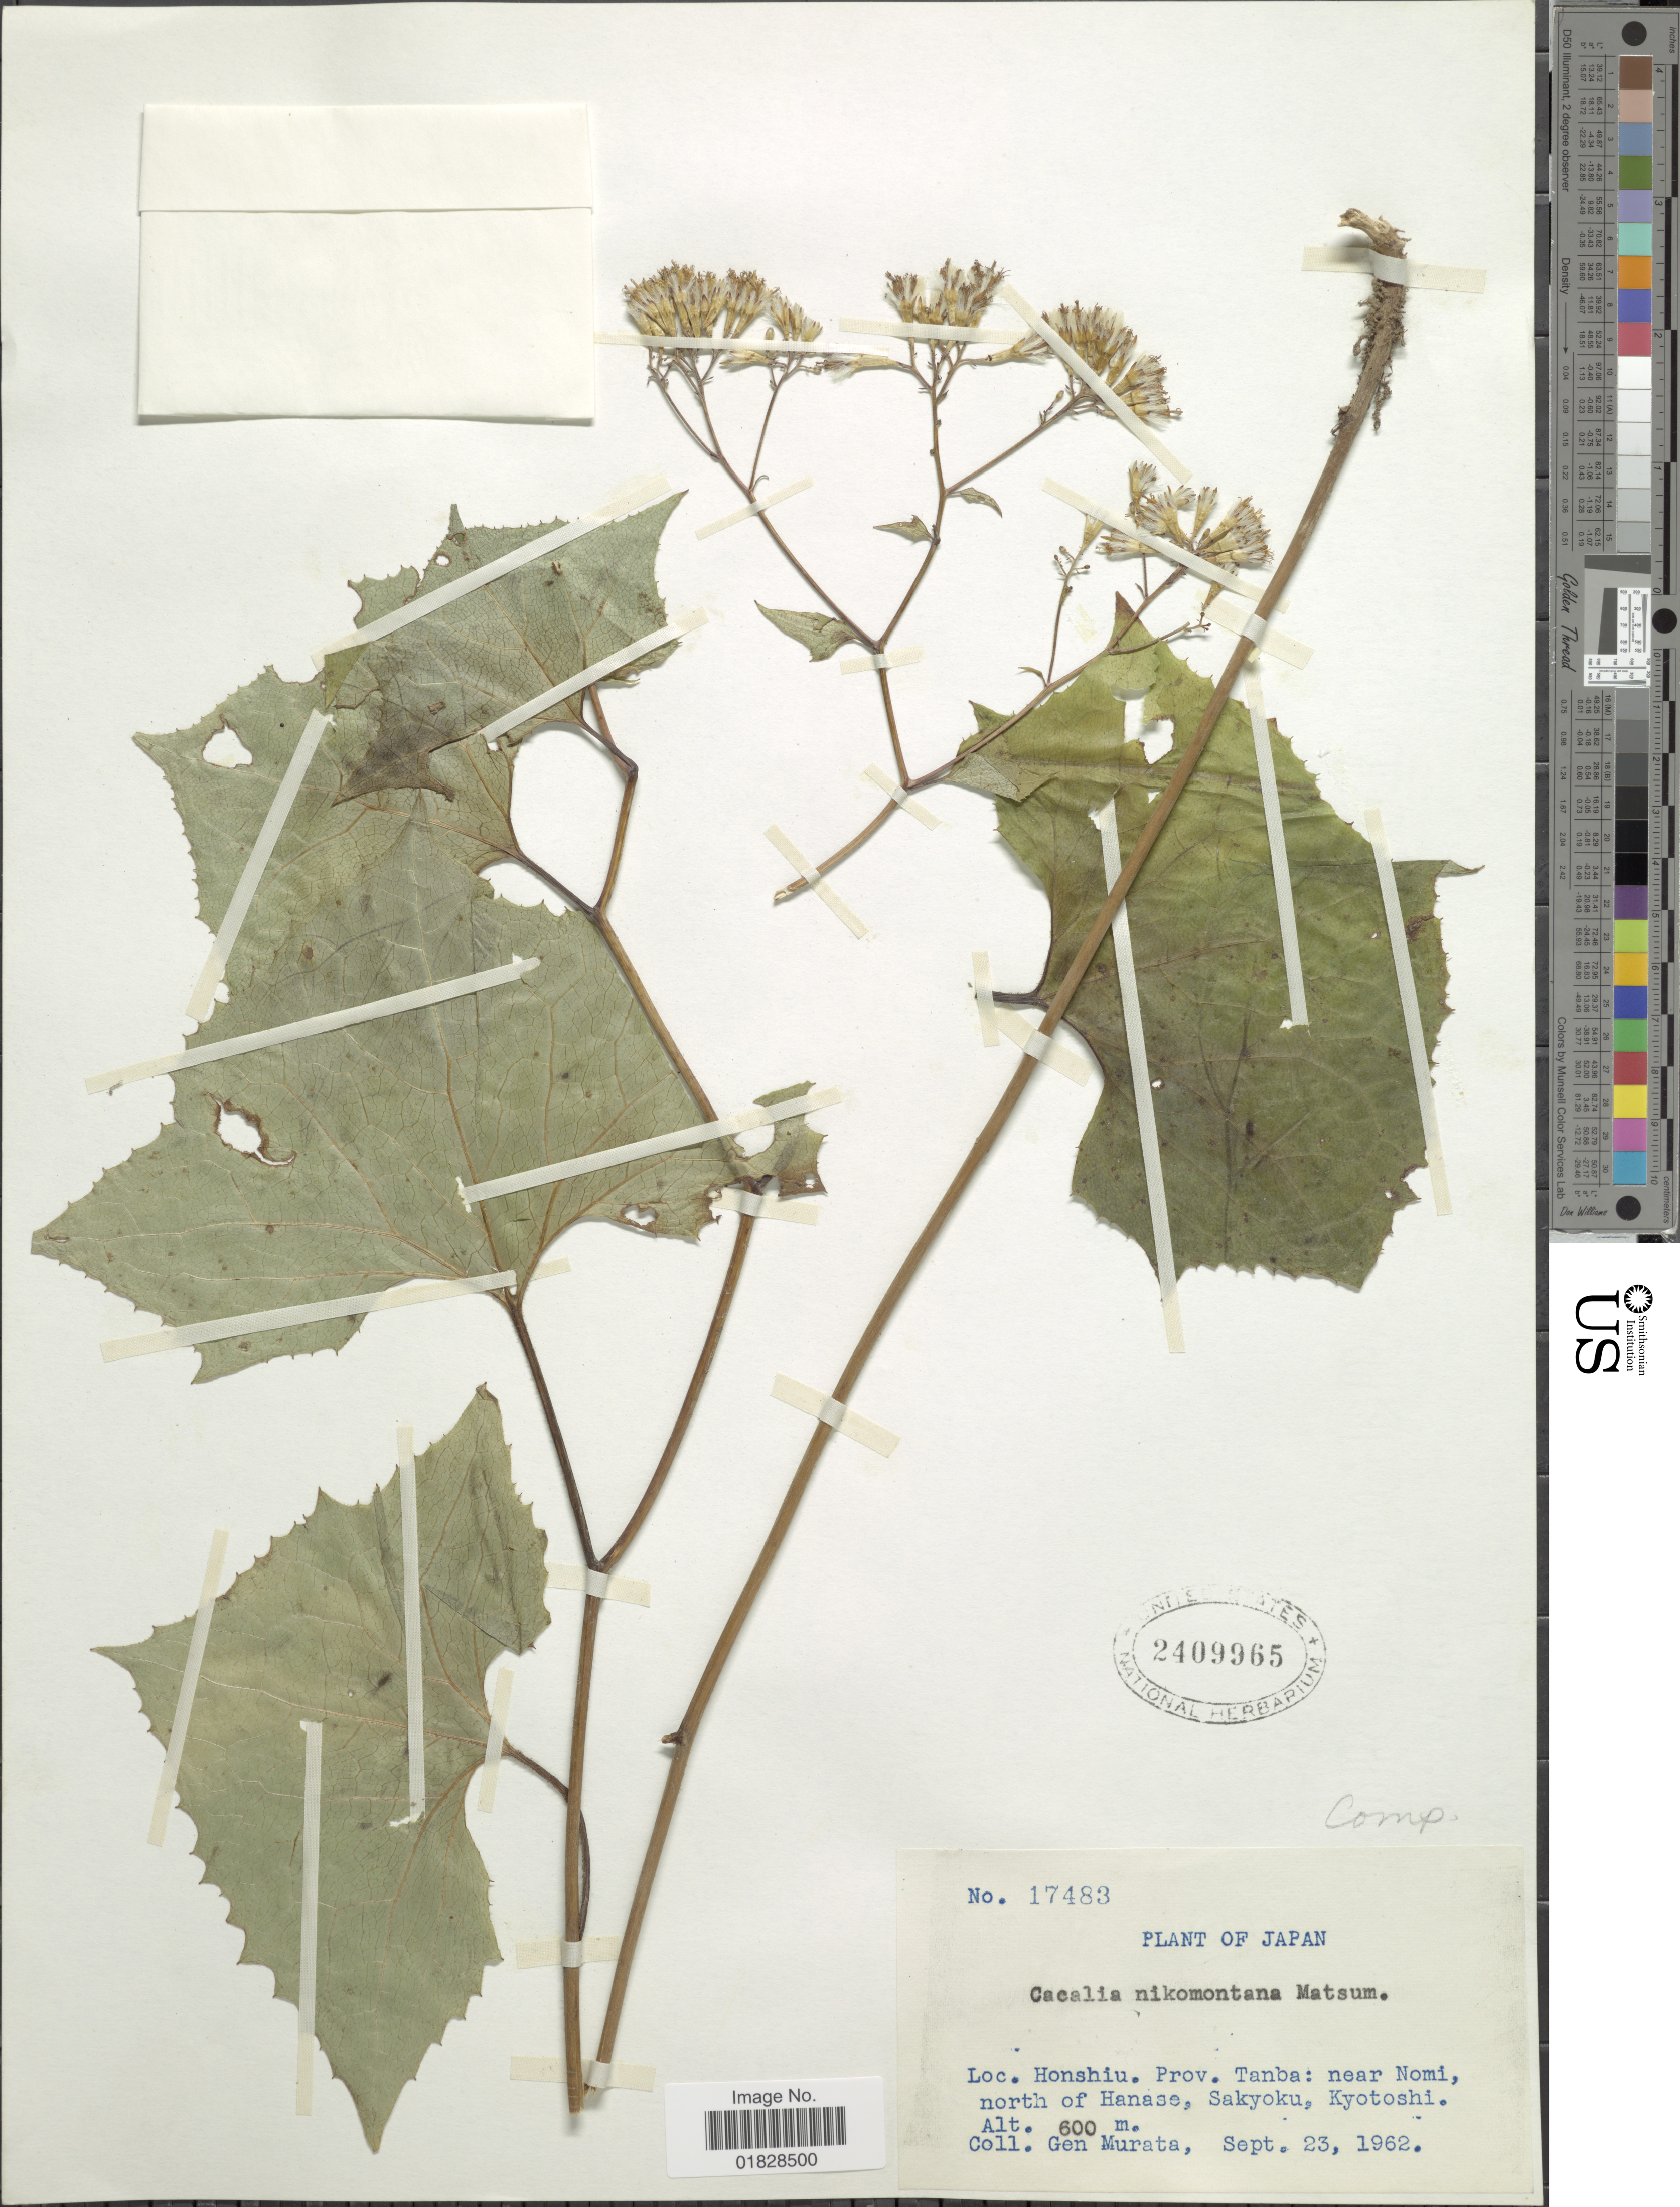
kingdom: Plantae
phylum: Tracheophyta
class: Magnoliopsida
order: Asterales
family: Asteraceae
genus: Parasenecio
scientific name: Parasenecio nikomontanus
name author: (Matsum.) H. Koyama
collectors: G. Murata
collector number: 17483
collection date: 1962-09-23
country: Japan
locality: Honshiu. Prov. Tanba: near Nomi, north of Hanase, Sakyoku, Kyotoshi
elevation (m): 600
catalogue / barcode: US 2409965